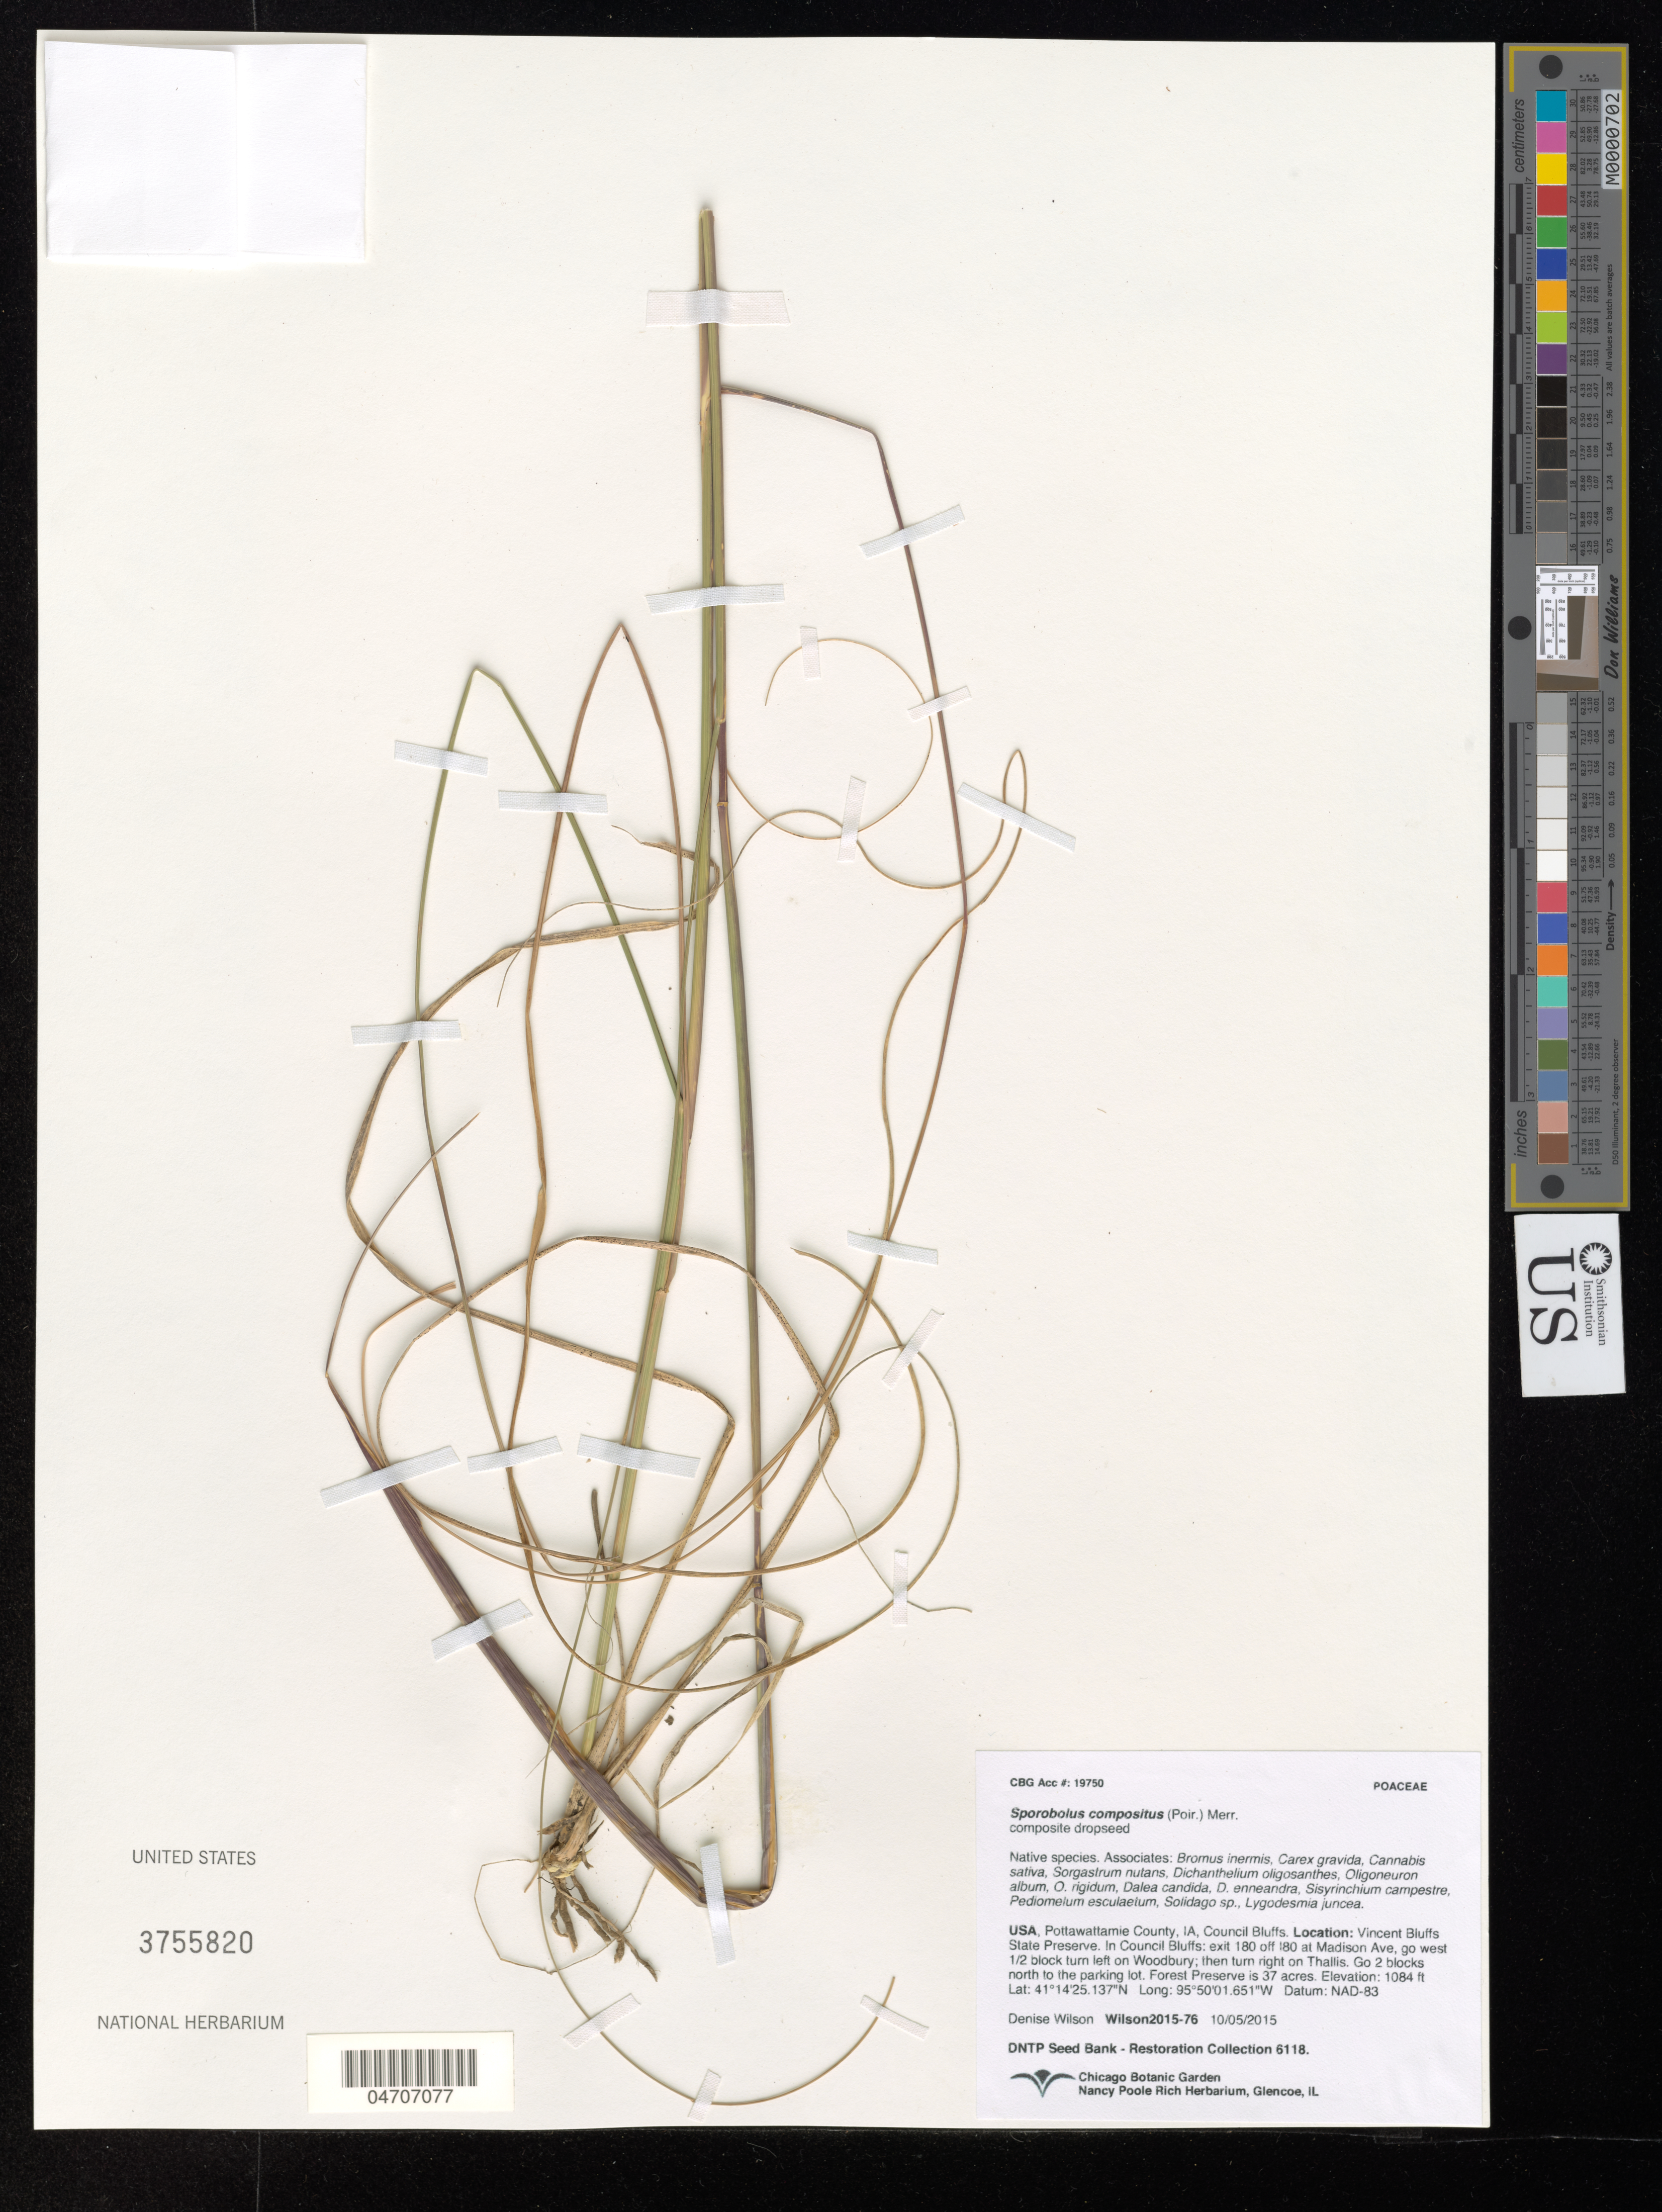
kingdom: Plantae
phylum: Tracheophyta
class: Liliopsida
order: Poales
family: Poaceae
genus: Sporobolus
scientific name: Sporobolus compositus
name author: (Poir.) Merr.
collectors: D. Wilson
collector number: Wilson2015-76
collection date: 2015-10-05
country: United States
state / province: Iowa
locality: Pottawattamie County, Council Bluffs. Vincent Bluffs State Preserve. In Council Bluffs: exit 180 off I80 at Madison Ave, go west ½ block turn left on Woodbury; then turn right on Thallis. Go 2 blocks north to the parking lot. Forest Preserve is 37 acres.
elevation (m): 330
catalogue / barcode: US 3755820